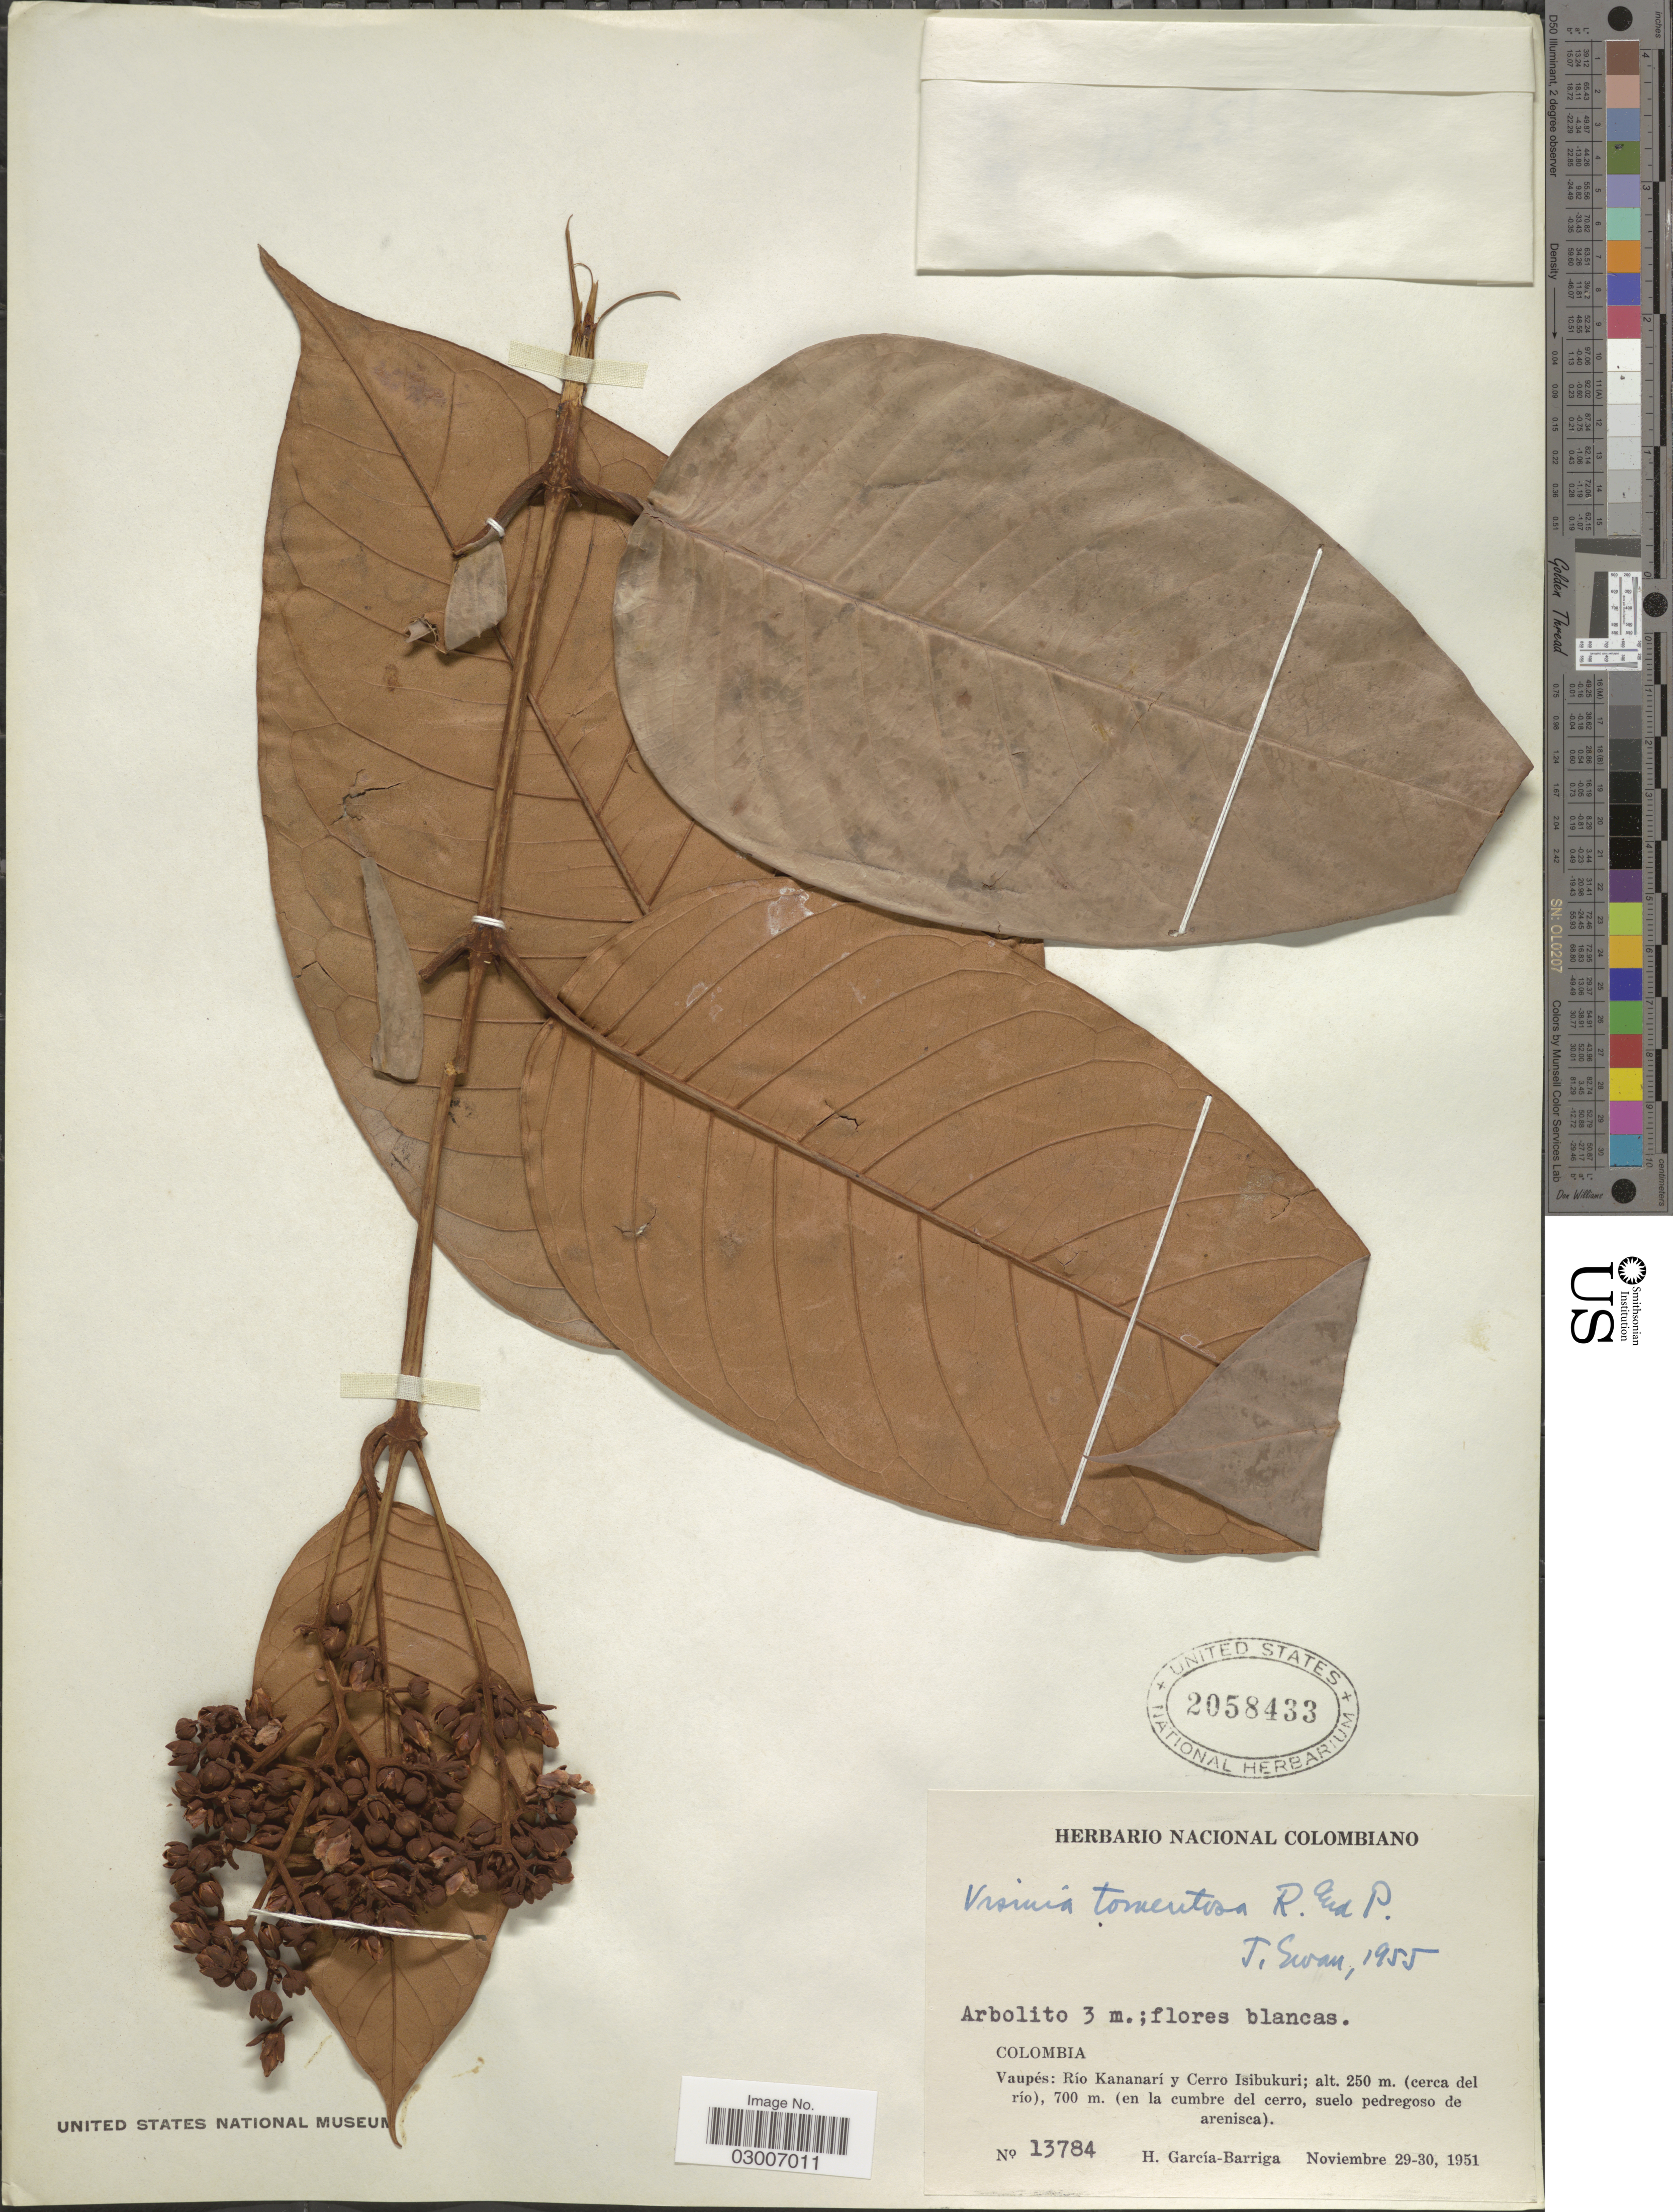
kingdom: Plantae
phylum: Tracheophyta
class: Magnoliopsida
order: Malpighiales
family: Hypericaceae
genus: Vismia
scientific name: Vismia tomentosa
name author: Ruiz & Pav.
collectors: H. García Barriga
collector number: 13784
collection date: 1951-11-29/1951-11-30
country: Colombia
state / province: Vaupés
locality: Vaupés: Río Kananarí y Cerro Isibukuri.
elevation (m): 250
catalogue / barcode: US 2058433